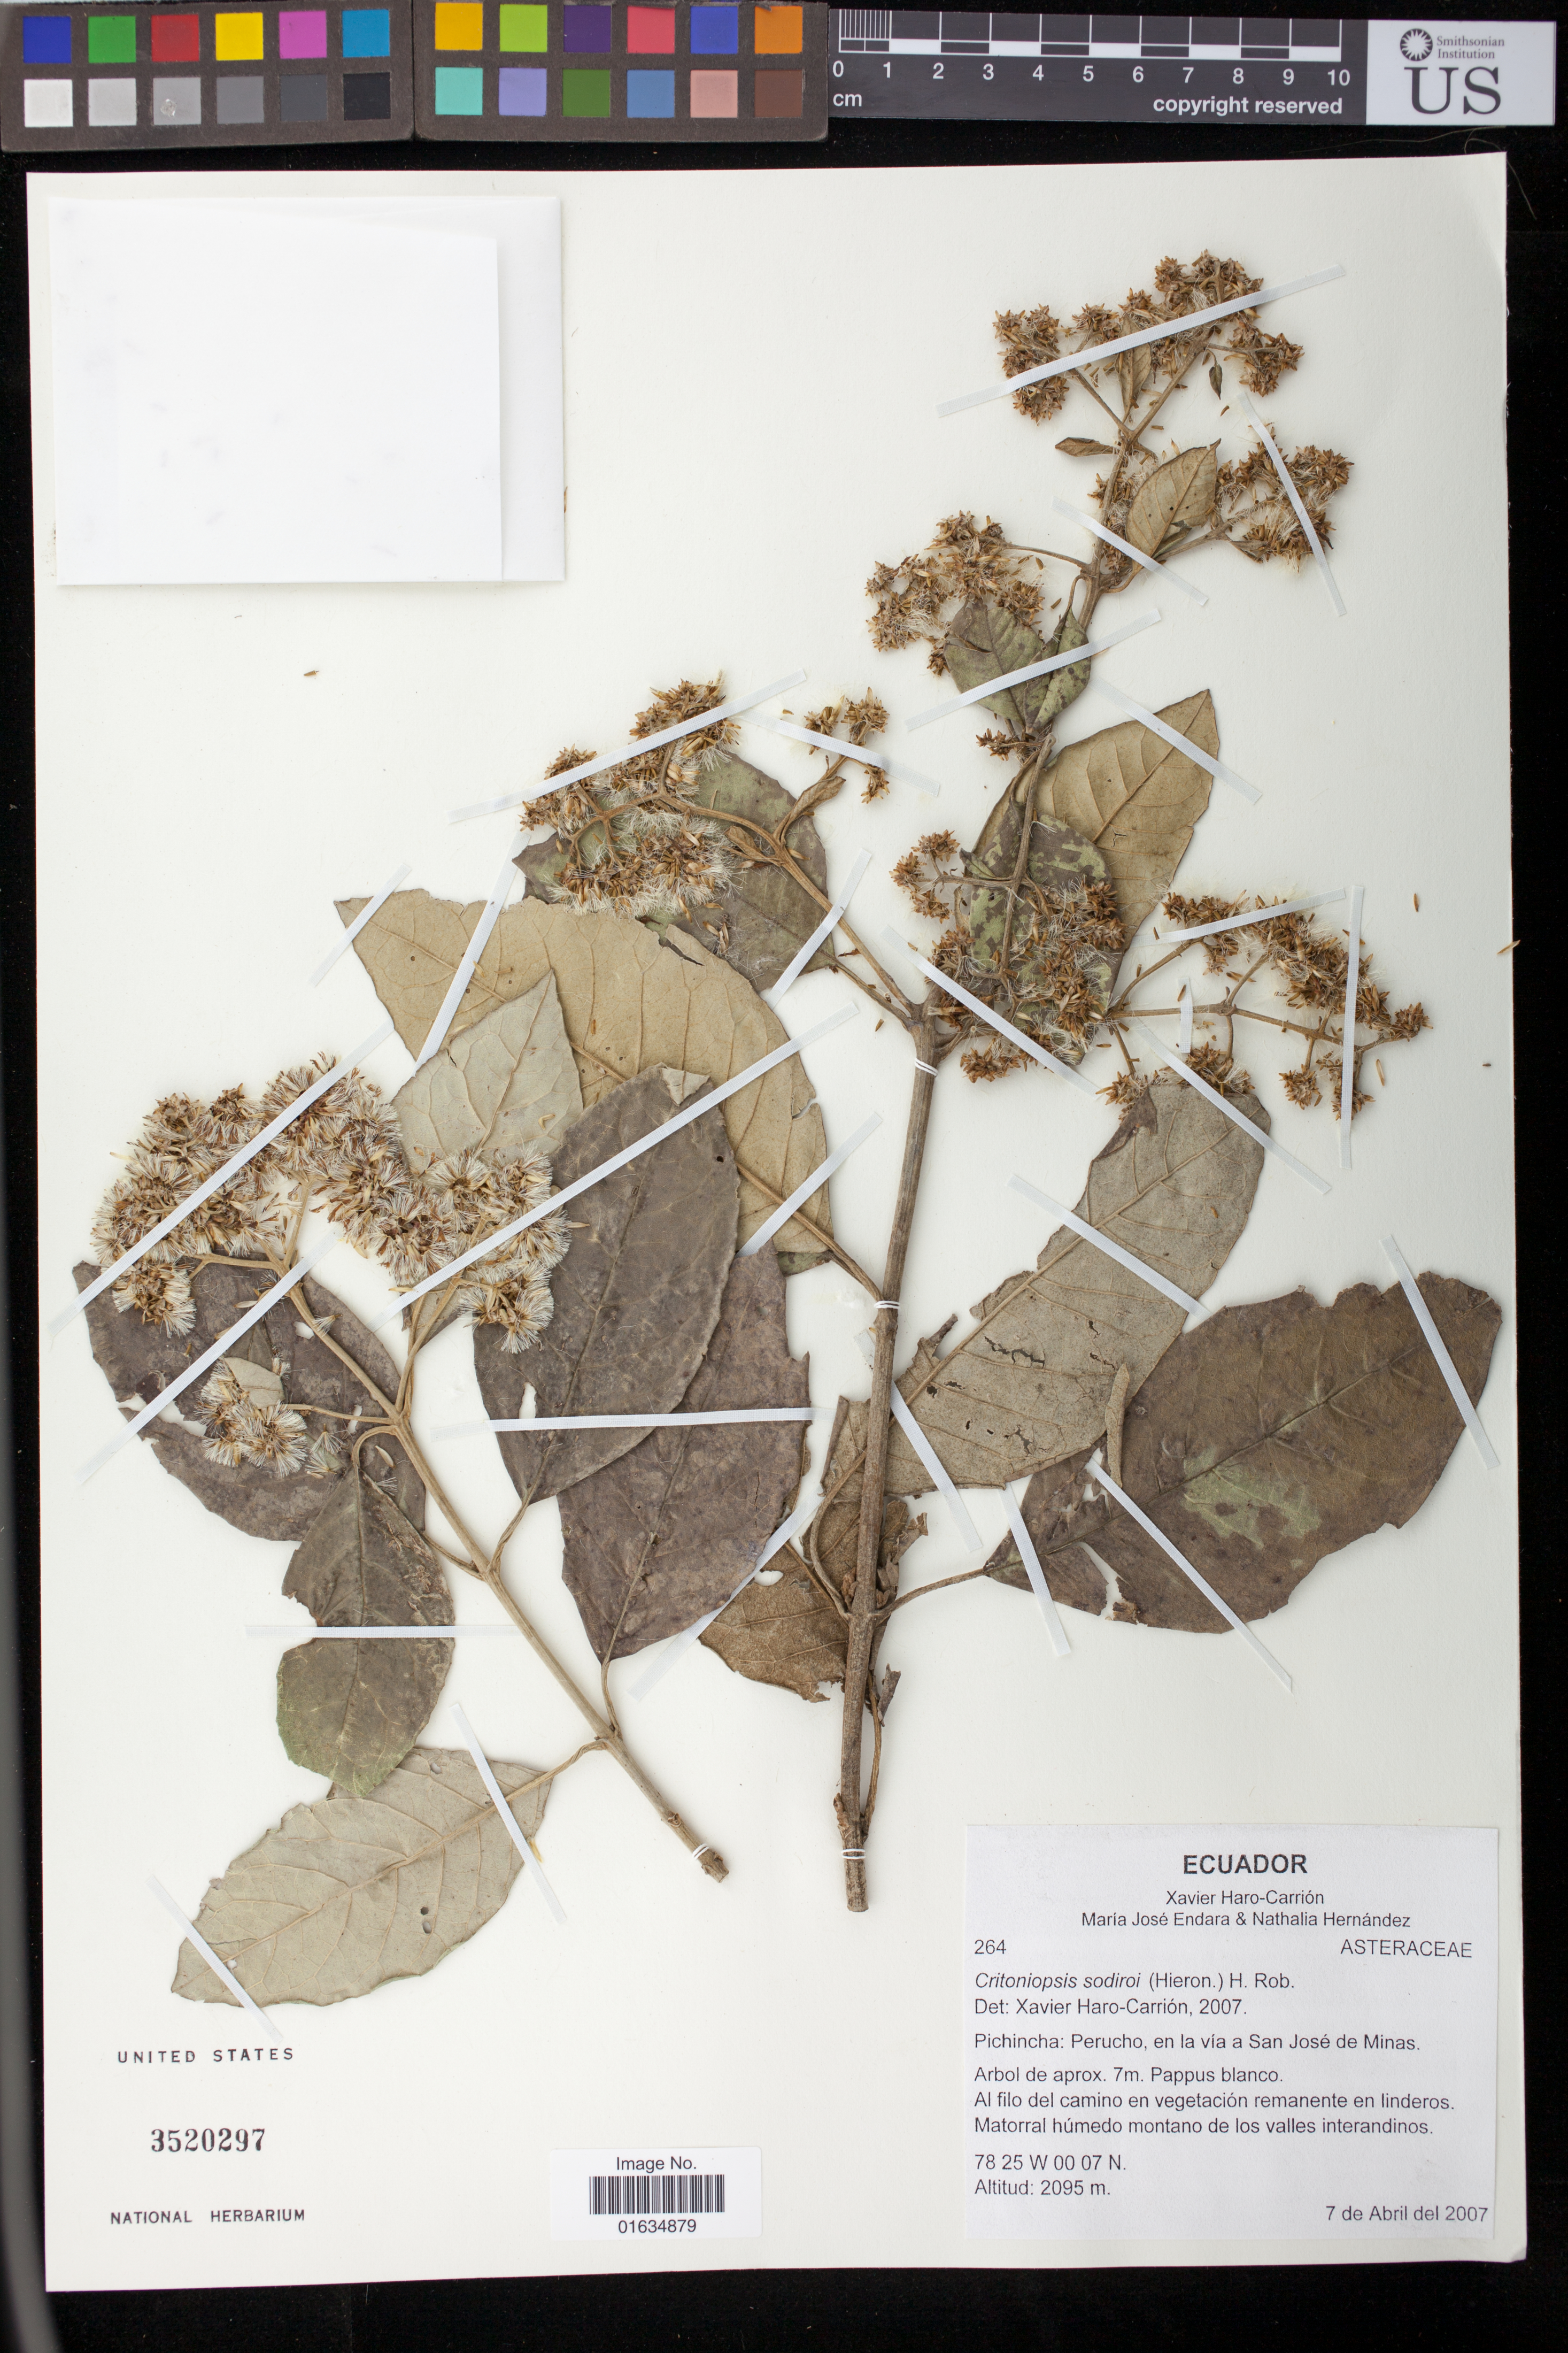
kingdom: Plantae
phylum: Tracheophyta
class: Magnoliopsida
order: Asterales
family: Asteraceae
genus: Critoniopsis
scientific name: Critoniopsis sodiroi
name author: (Hieron. ex Sodiro) H. Rob.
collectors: X. Haro-C., M. Endara & N. Hernandez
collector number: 264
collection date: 2007-04-07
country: Ecuador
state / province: Pichincha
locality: Perucho, en la via a San Jose de Minas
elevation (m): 2095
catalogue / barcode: US 3520297